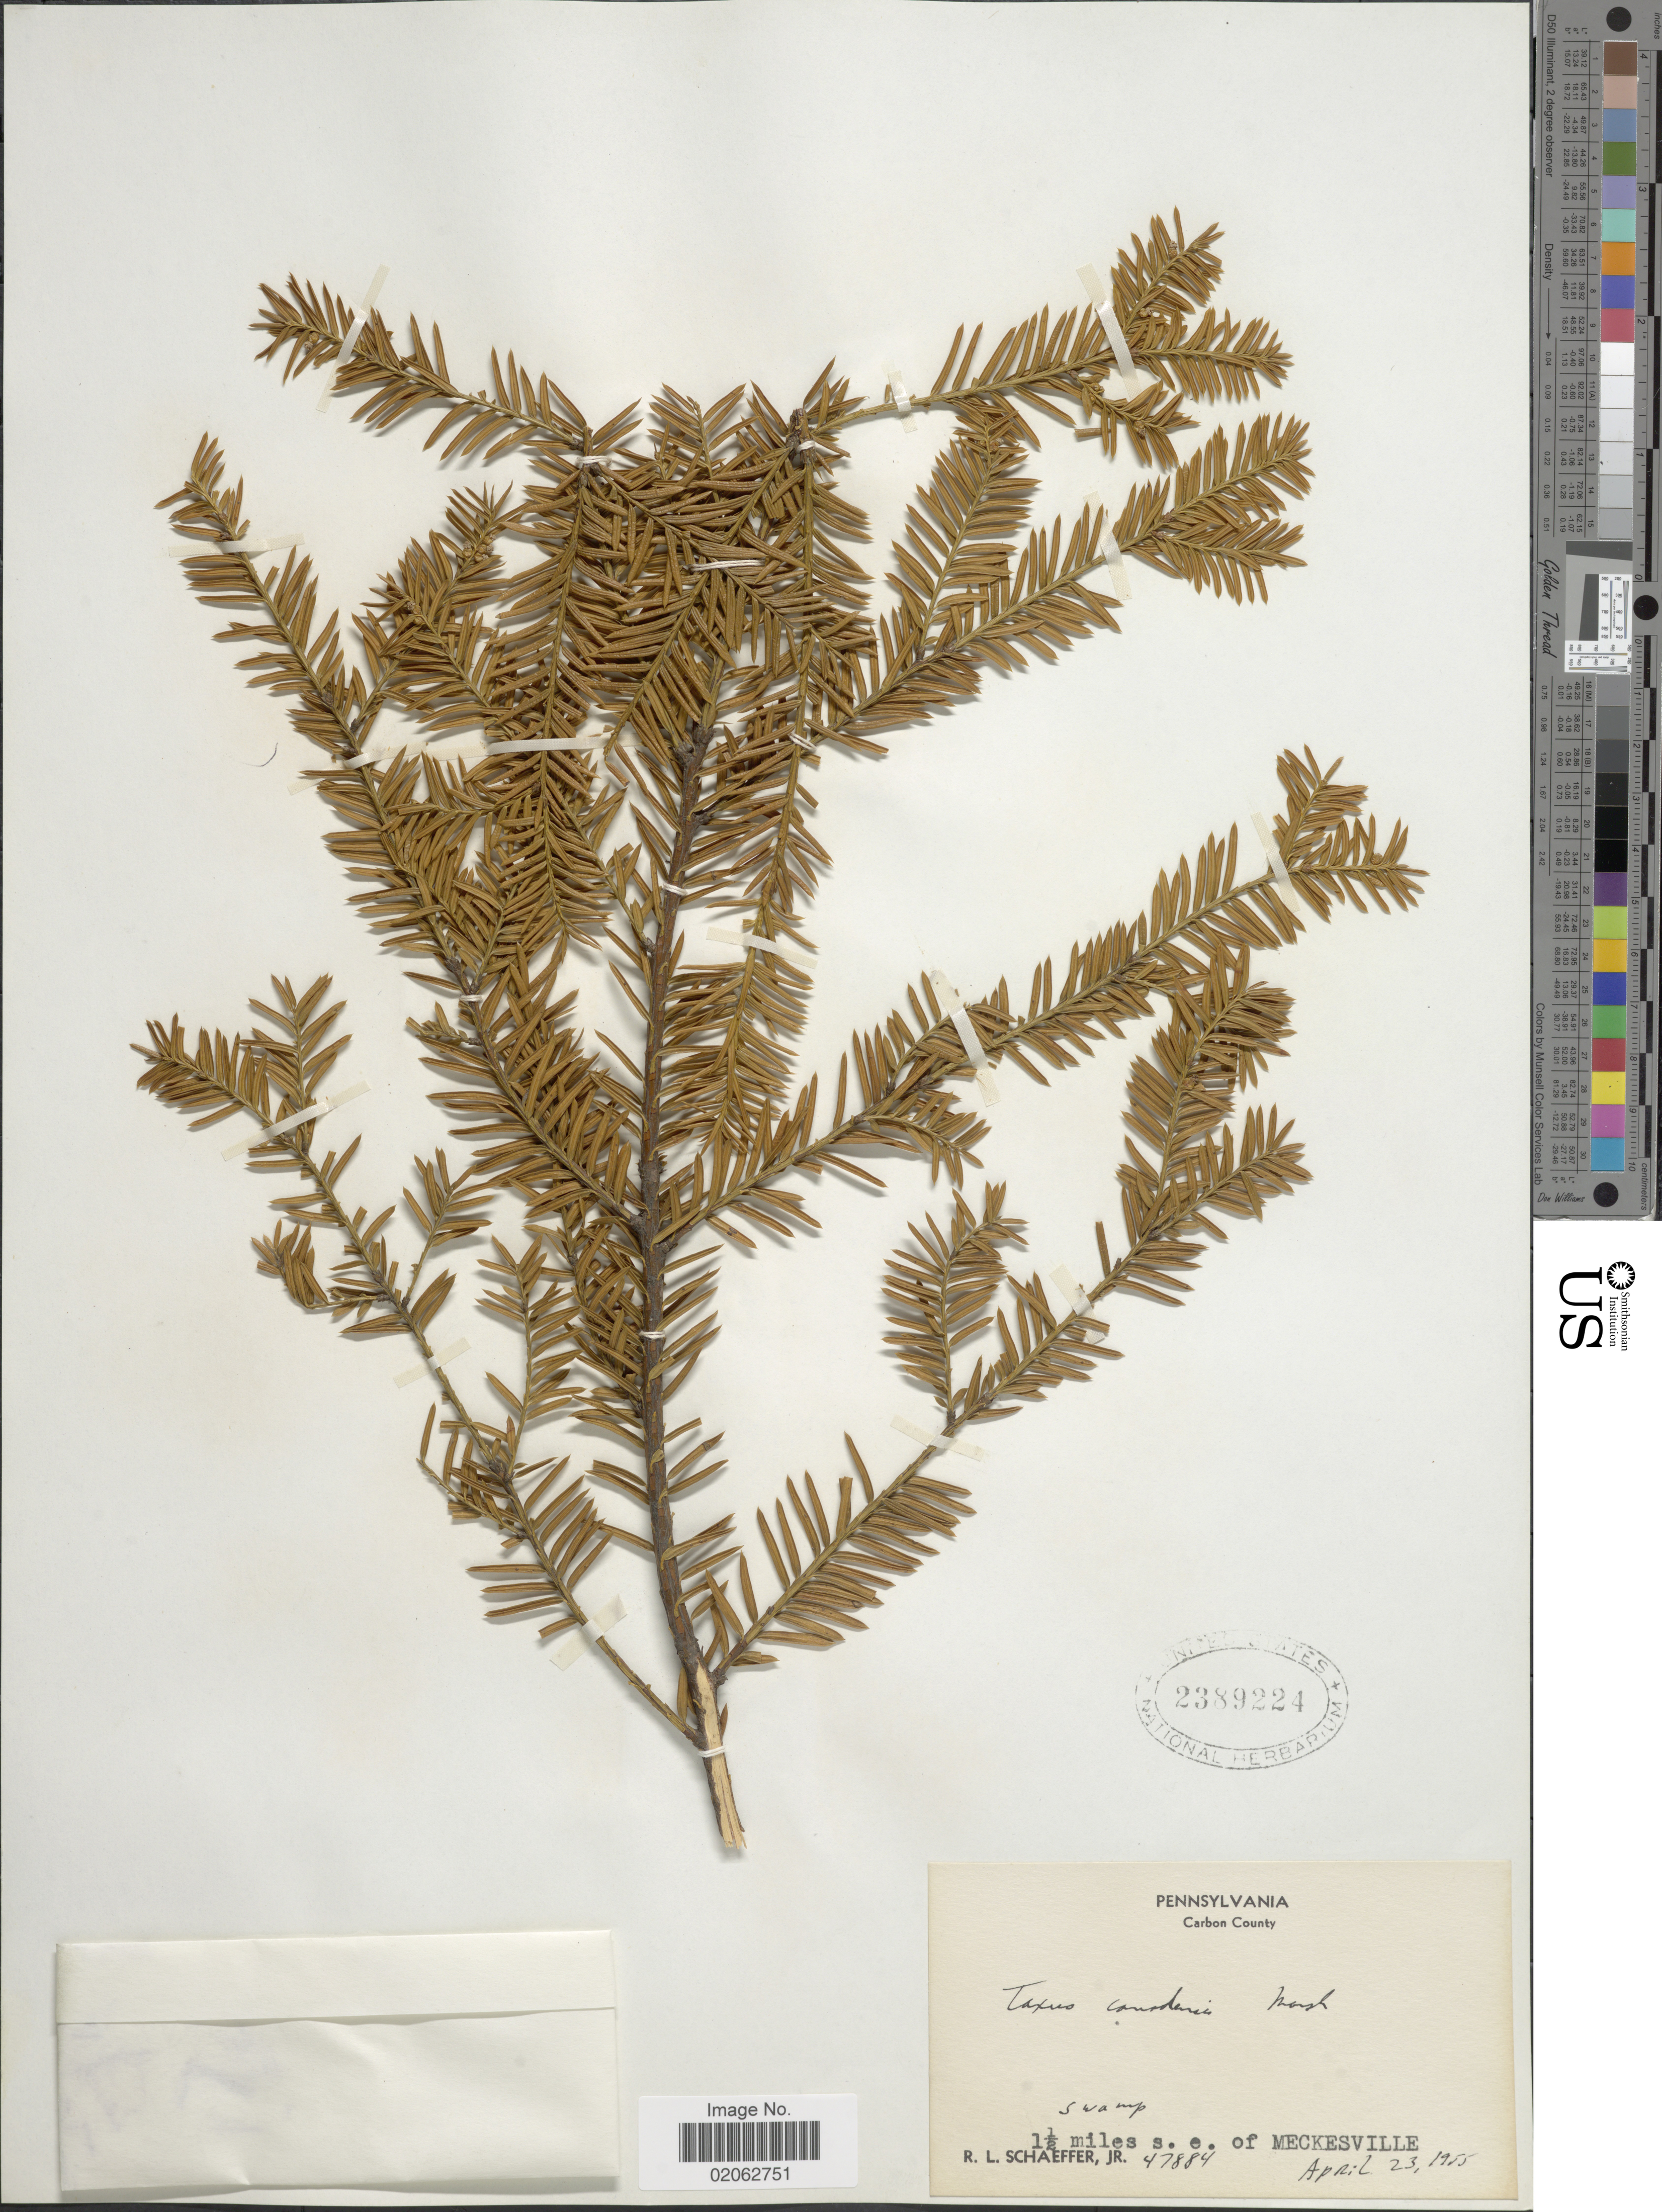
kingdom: Plantae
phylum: Tracheophyta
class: Pinopsida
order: Pinales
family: Taxaceae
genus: Taxus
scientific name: Taxus canadensis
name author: Marshall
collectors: R. L. Schaeffer Jr.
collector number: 47884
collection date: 1955-04-23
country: United States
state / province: Pennsylvania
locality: Carbon County, 1½ miles s.e. of Meckesville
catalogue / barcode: US 2389224